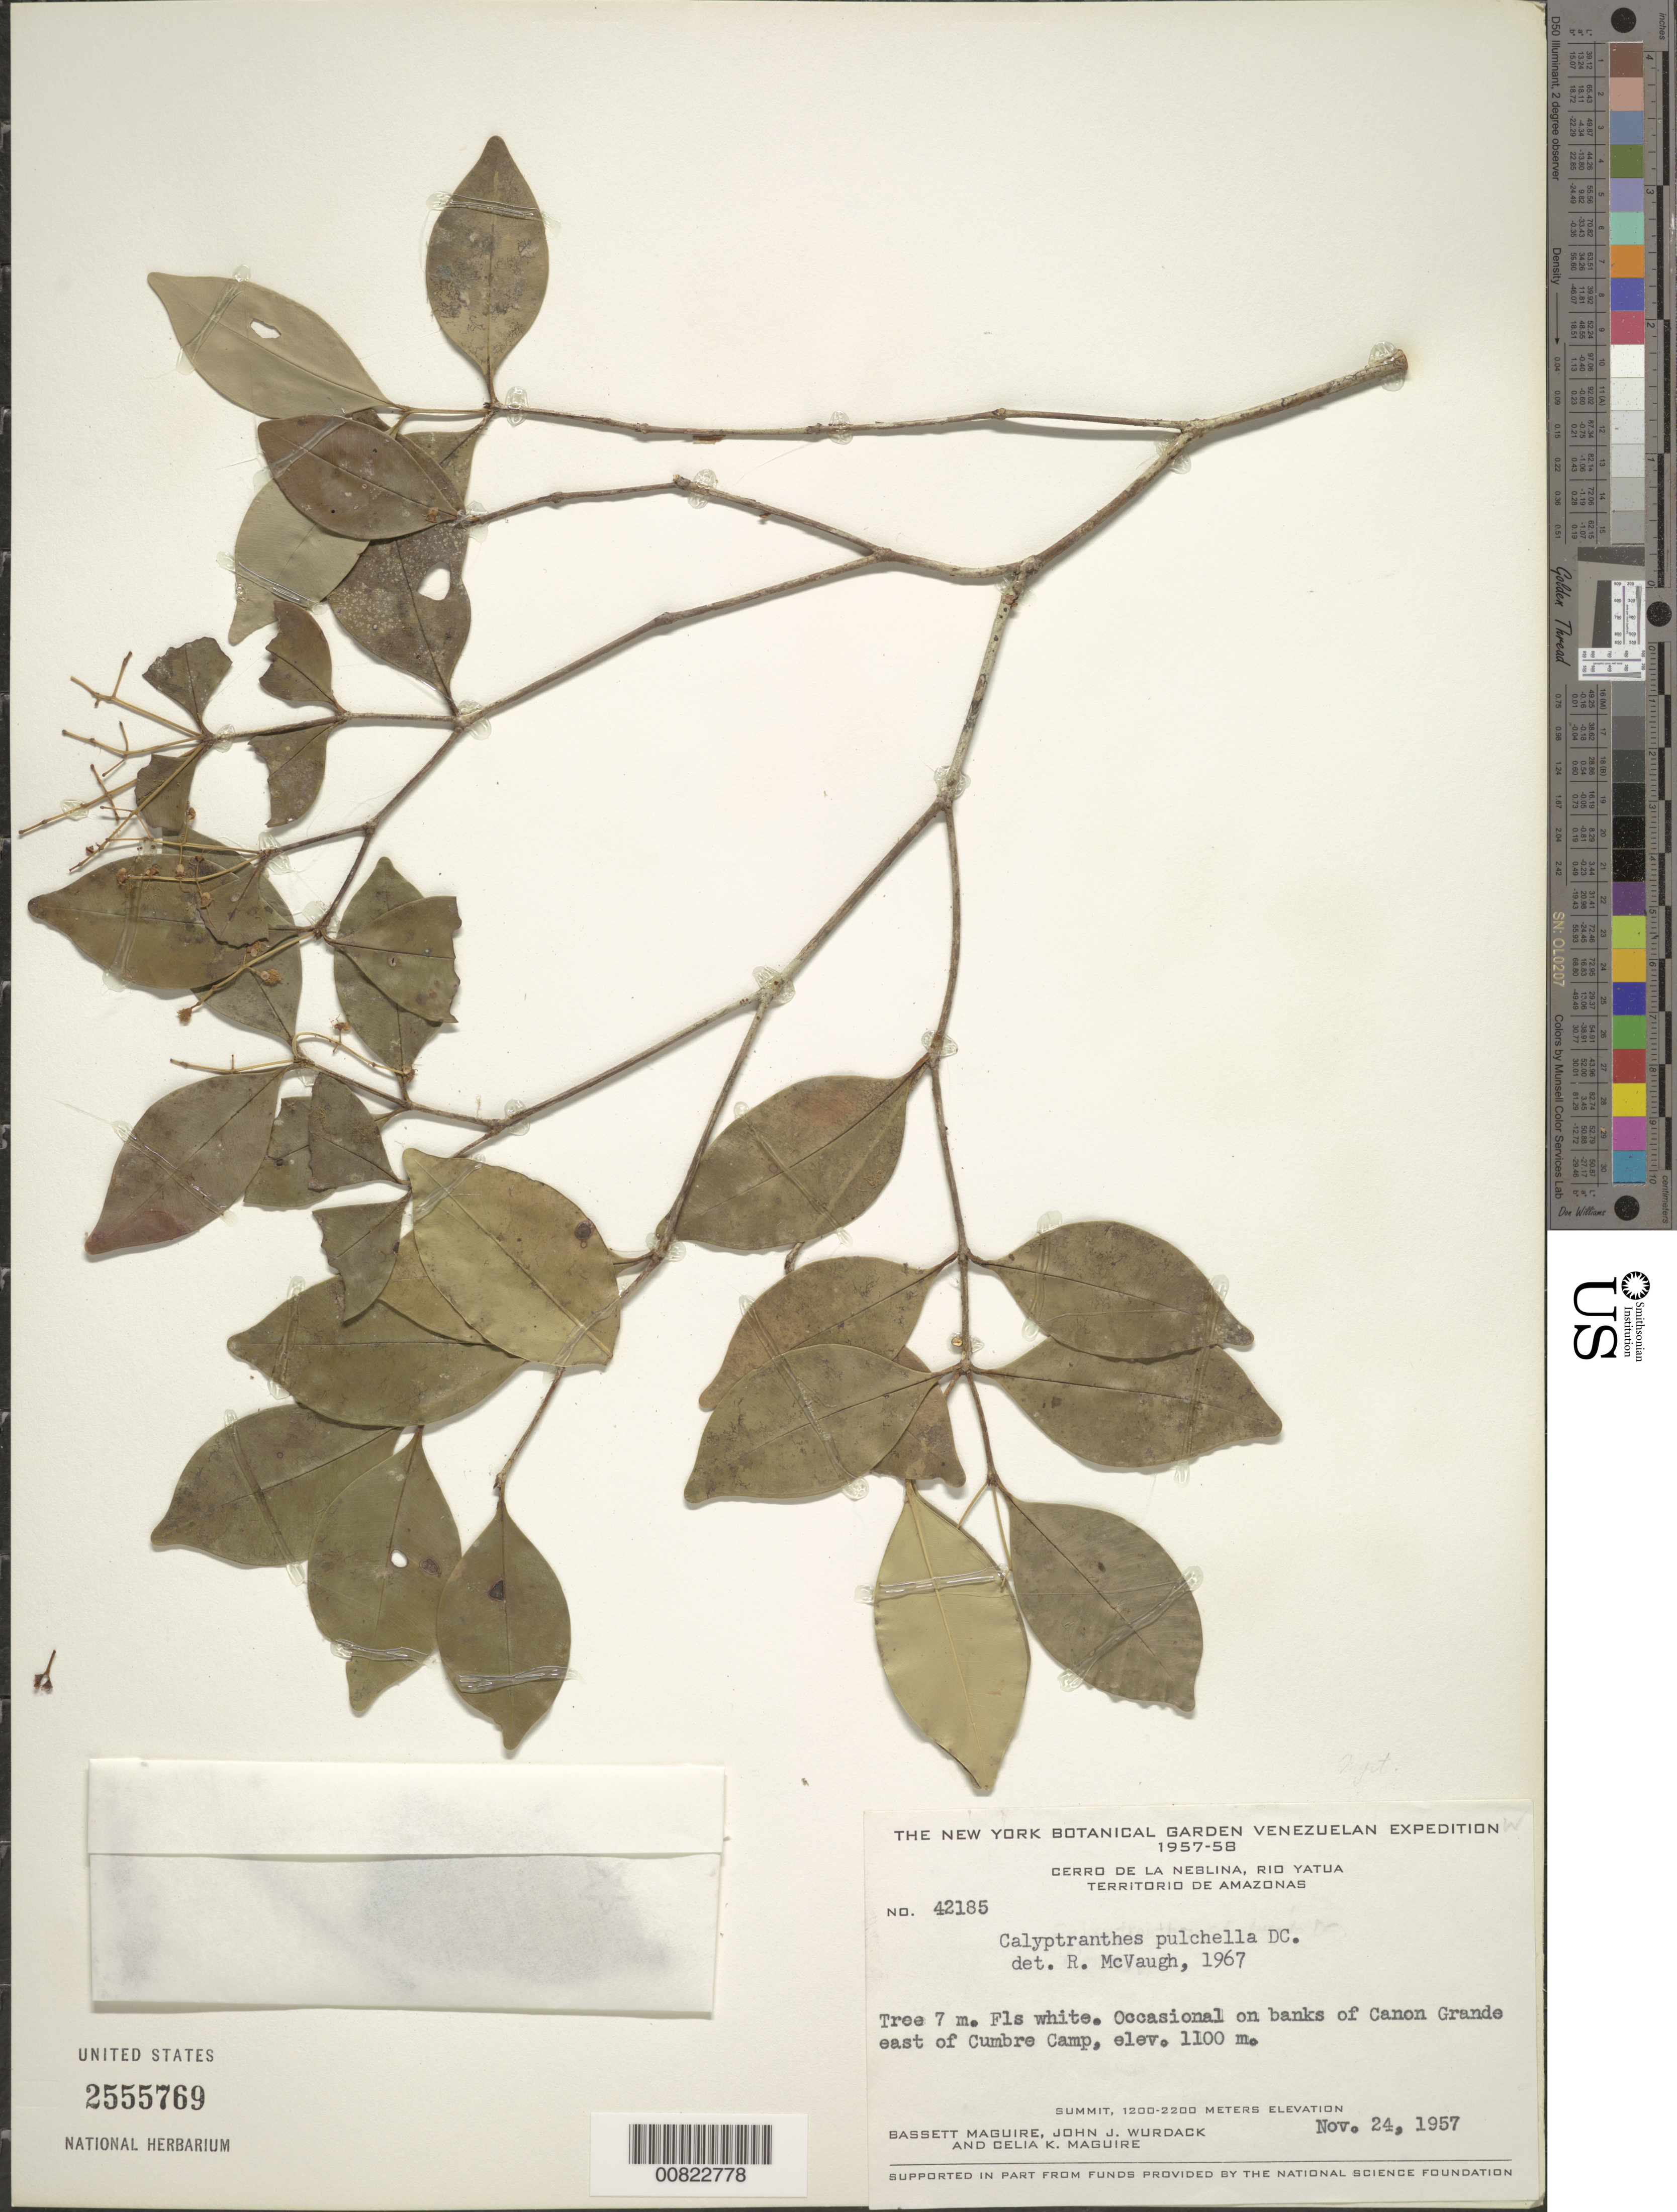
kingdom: Plantae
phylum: Tracheophyta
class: Magnoliopsida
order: Myrtales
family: Myrtaceae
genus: Myrcia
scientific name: Myrcia pulchella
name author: (DC.) A.R. Lourenço & E. Lucas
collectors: B. Maguire, J. J. Wurdack & C. K. Maguire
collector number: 42185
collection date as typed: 24-Nov-57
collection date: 1957-11-24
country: Venezuela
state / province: Amazonas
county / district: Río Negro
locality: Cerro de la Neblina, Río Yatua, along Cañon Grande, E of Cumbre Camp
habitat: Bank of Cañon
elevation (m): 1100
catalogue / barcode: US 2555769